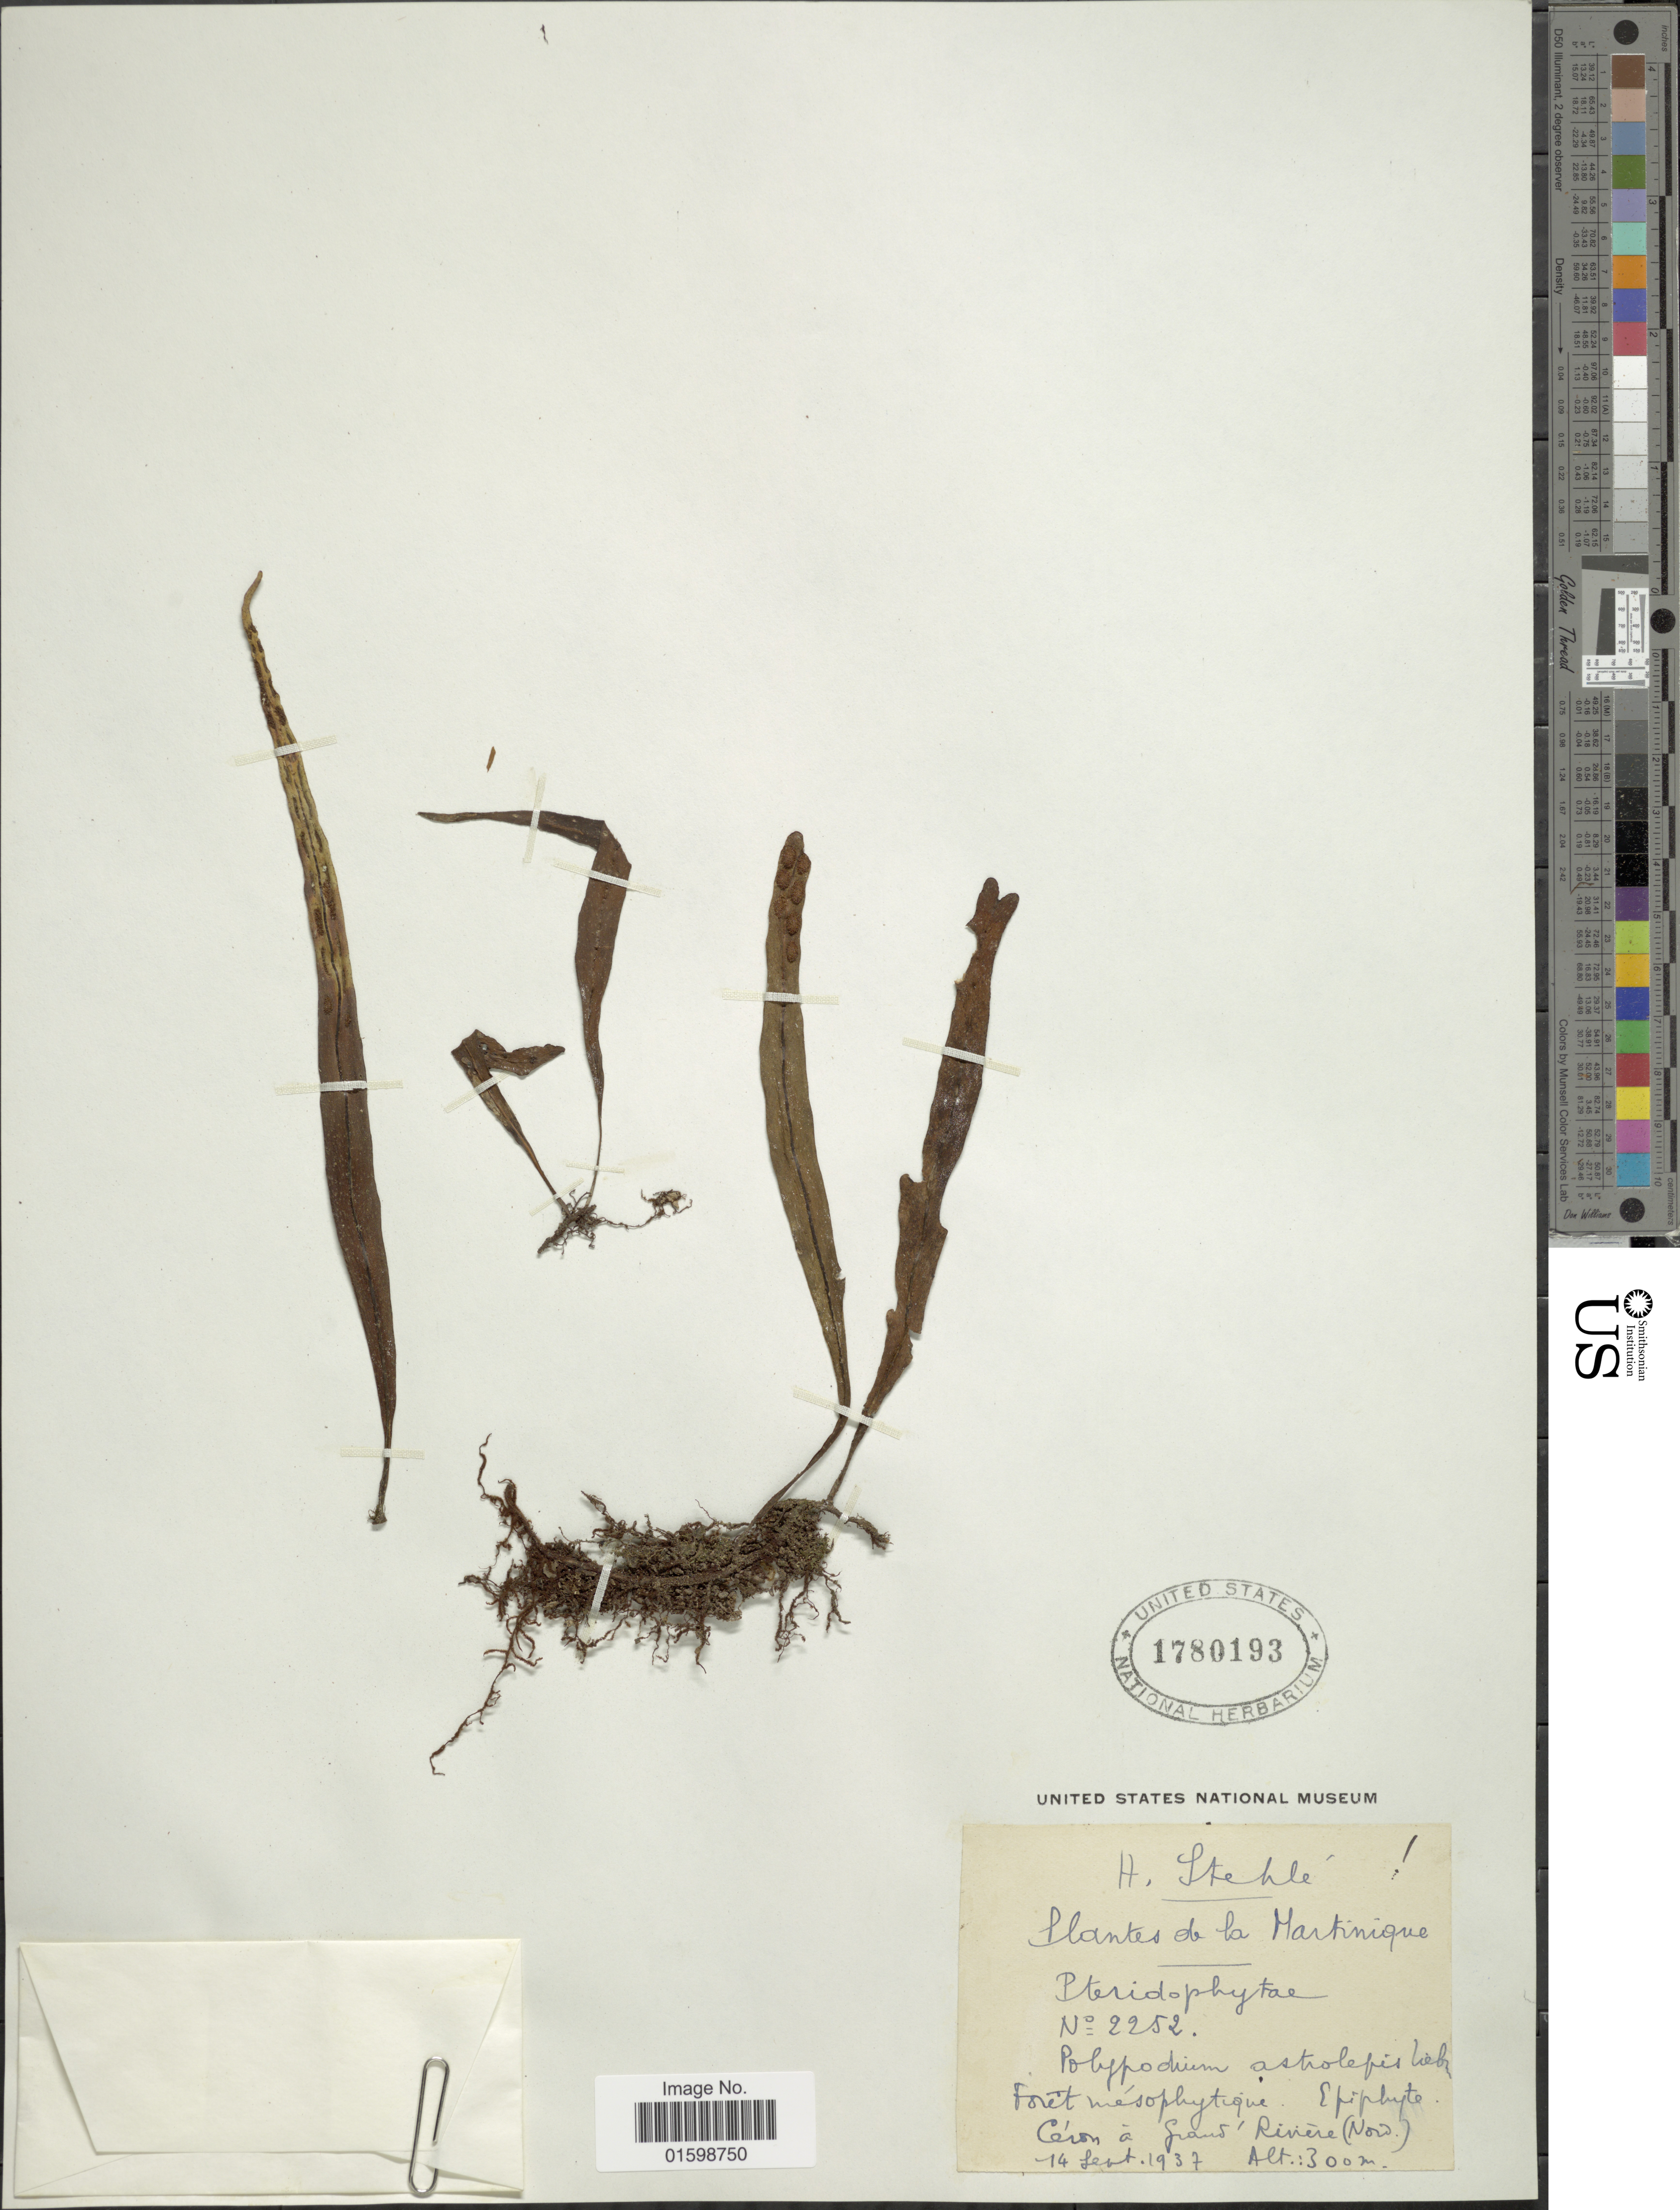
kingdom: Plantae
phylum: Tracheophyta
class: Polypodiopsida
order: Polypodiales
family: Polypodiaceae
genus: Pleopeltis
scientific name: Pleopeltis astrolepis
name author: (Liebm.) E. Fourn.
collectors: H. Stehlé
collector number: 2252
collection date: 1937-09-14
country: Martinique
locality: Forêt mésophytique, Céron á Graus'Riviére (Now)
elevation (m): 300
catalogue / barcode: US 1780193